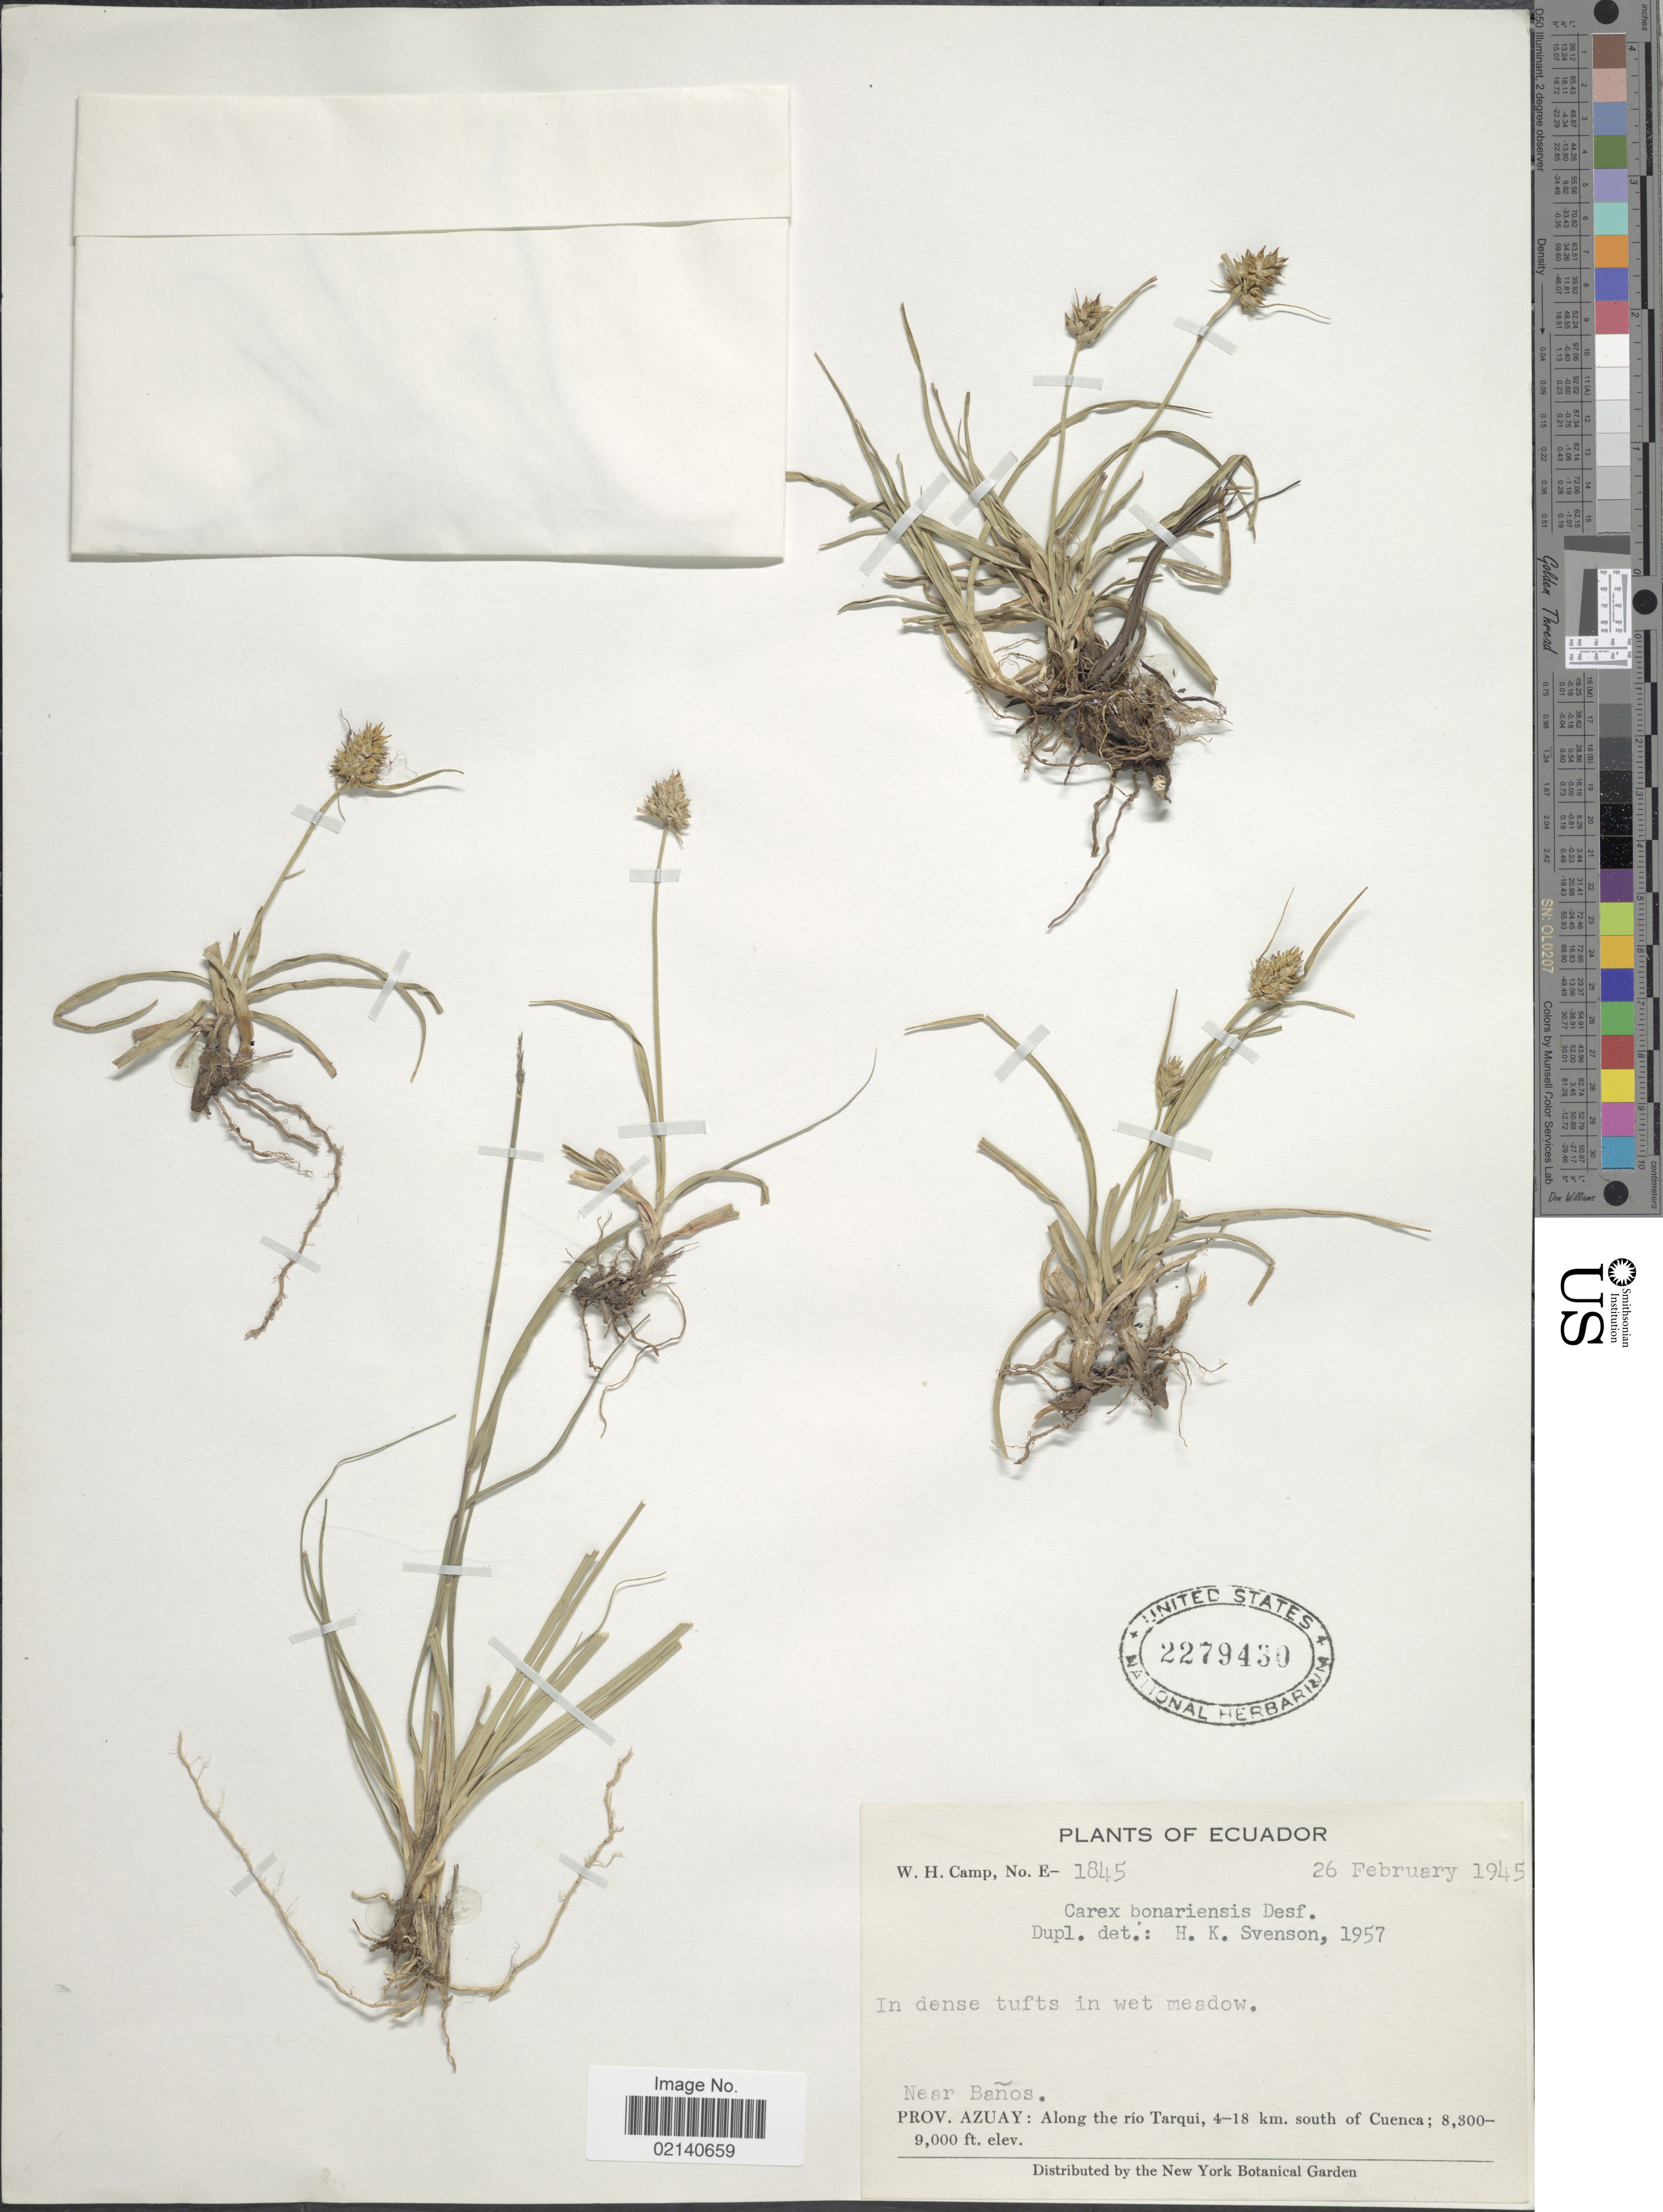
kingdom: Plantae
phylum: Tracheophyta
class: Liliopsida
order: Poales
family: Cyperaceae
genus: Carex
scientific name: Carex bonariensis var. bonariensis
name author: Desf. ex Poir.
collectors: W. H. Camp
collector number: E-1845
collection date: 1945-02-26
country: Ecuador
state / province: Azuay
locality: Near Banos. Along the rio Tarqui, 4-18 km. south of Cuenca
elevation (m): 2530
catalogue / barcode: US 2279430